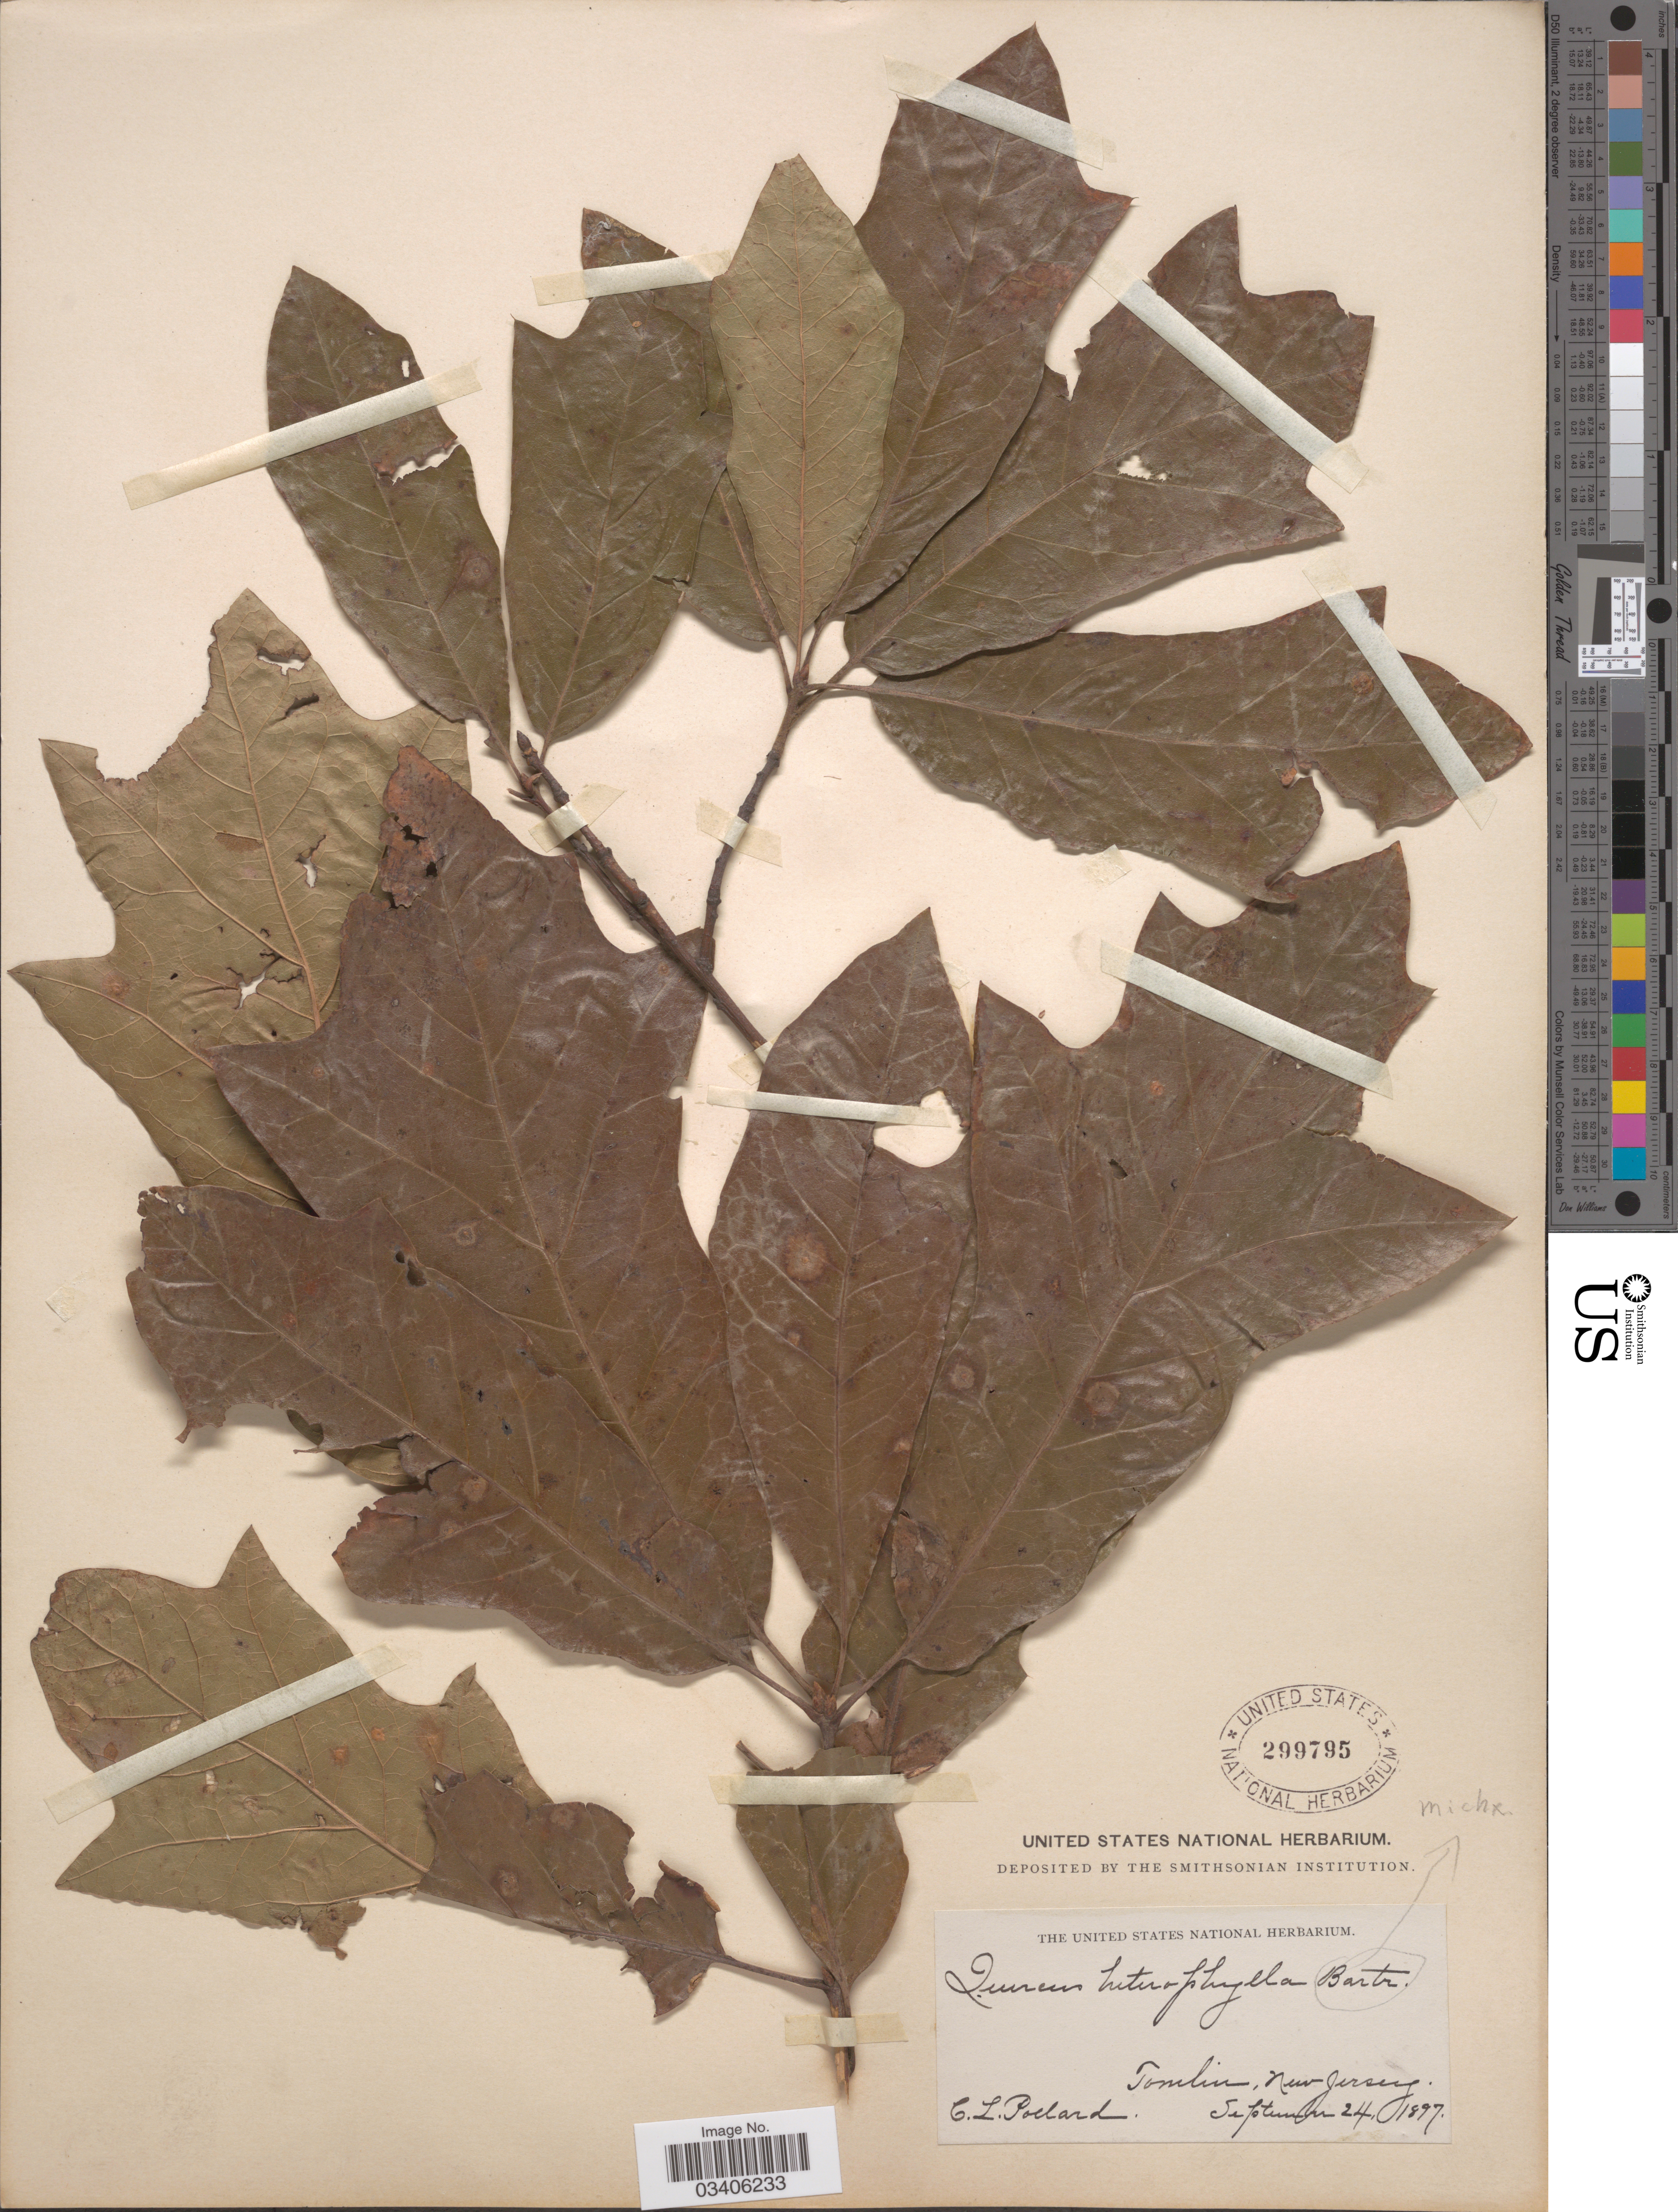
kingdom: Plantae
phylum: Tracheophyta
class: Magnoliopsida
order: Fagales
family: Fagaceae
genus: Quercus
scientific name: Quercus x heterophylla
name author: Michx.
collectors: C. L. Pollard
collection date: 1897-09-24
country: United States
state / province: New Jersey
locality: Tomlin.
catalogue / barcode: US 299795